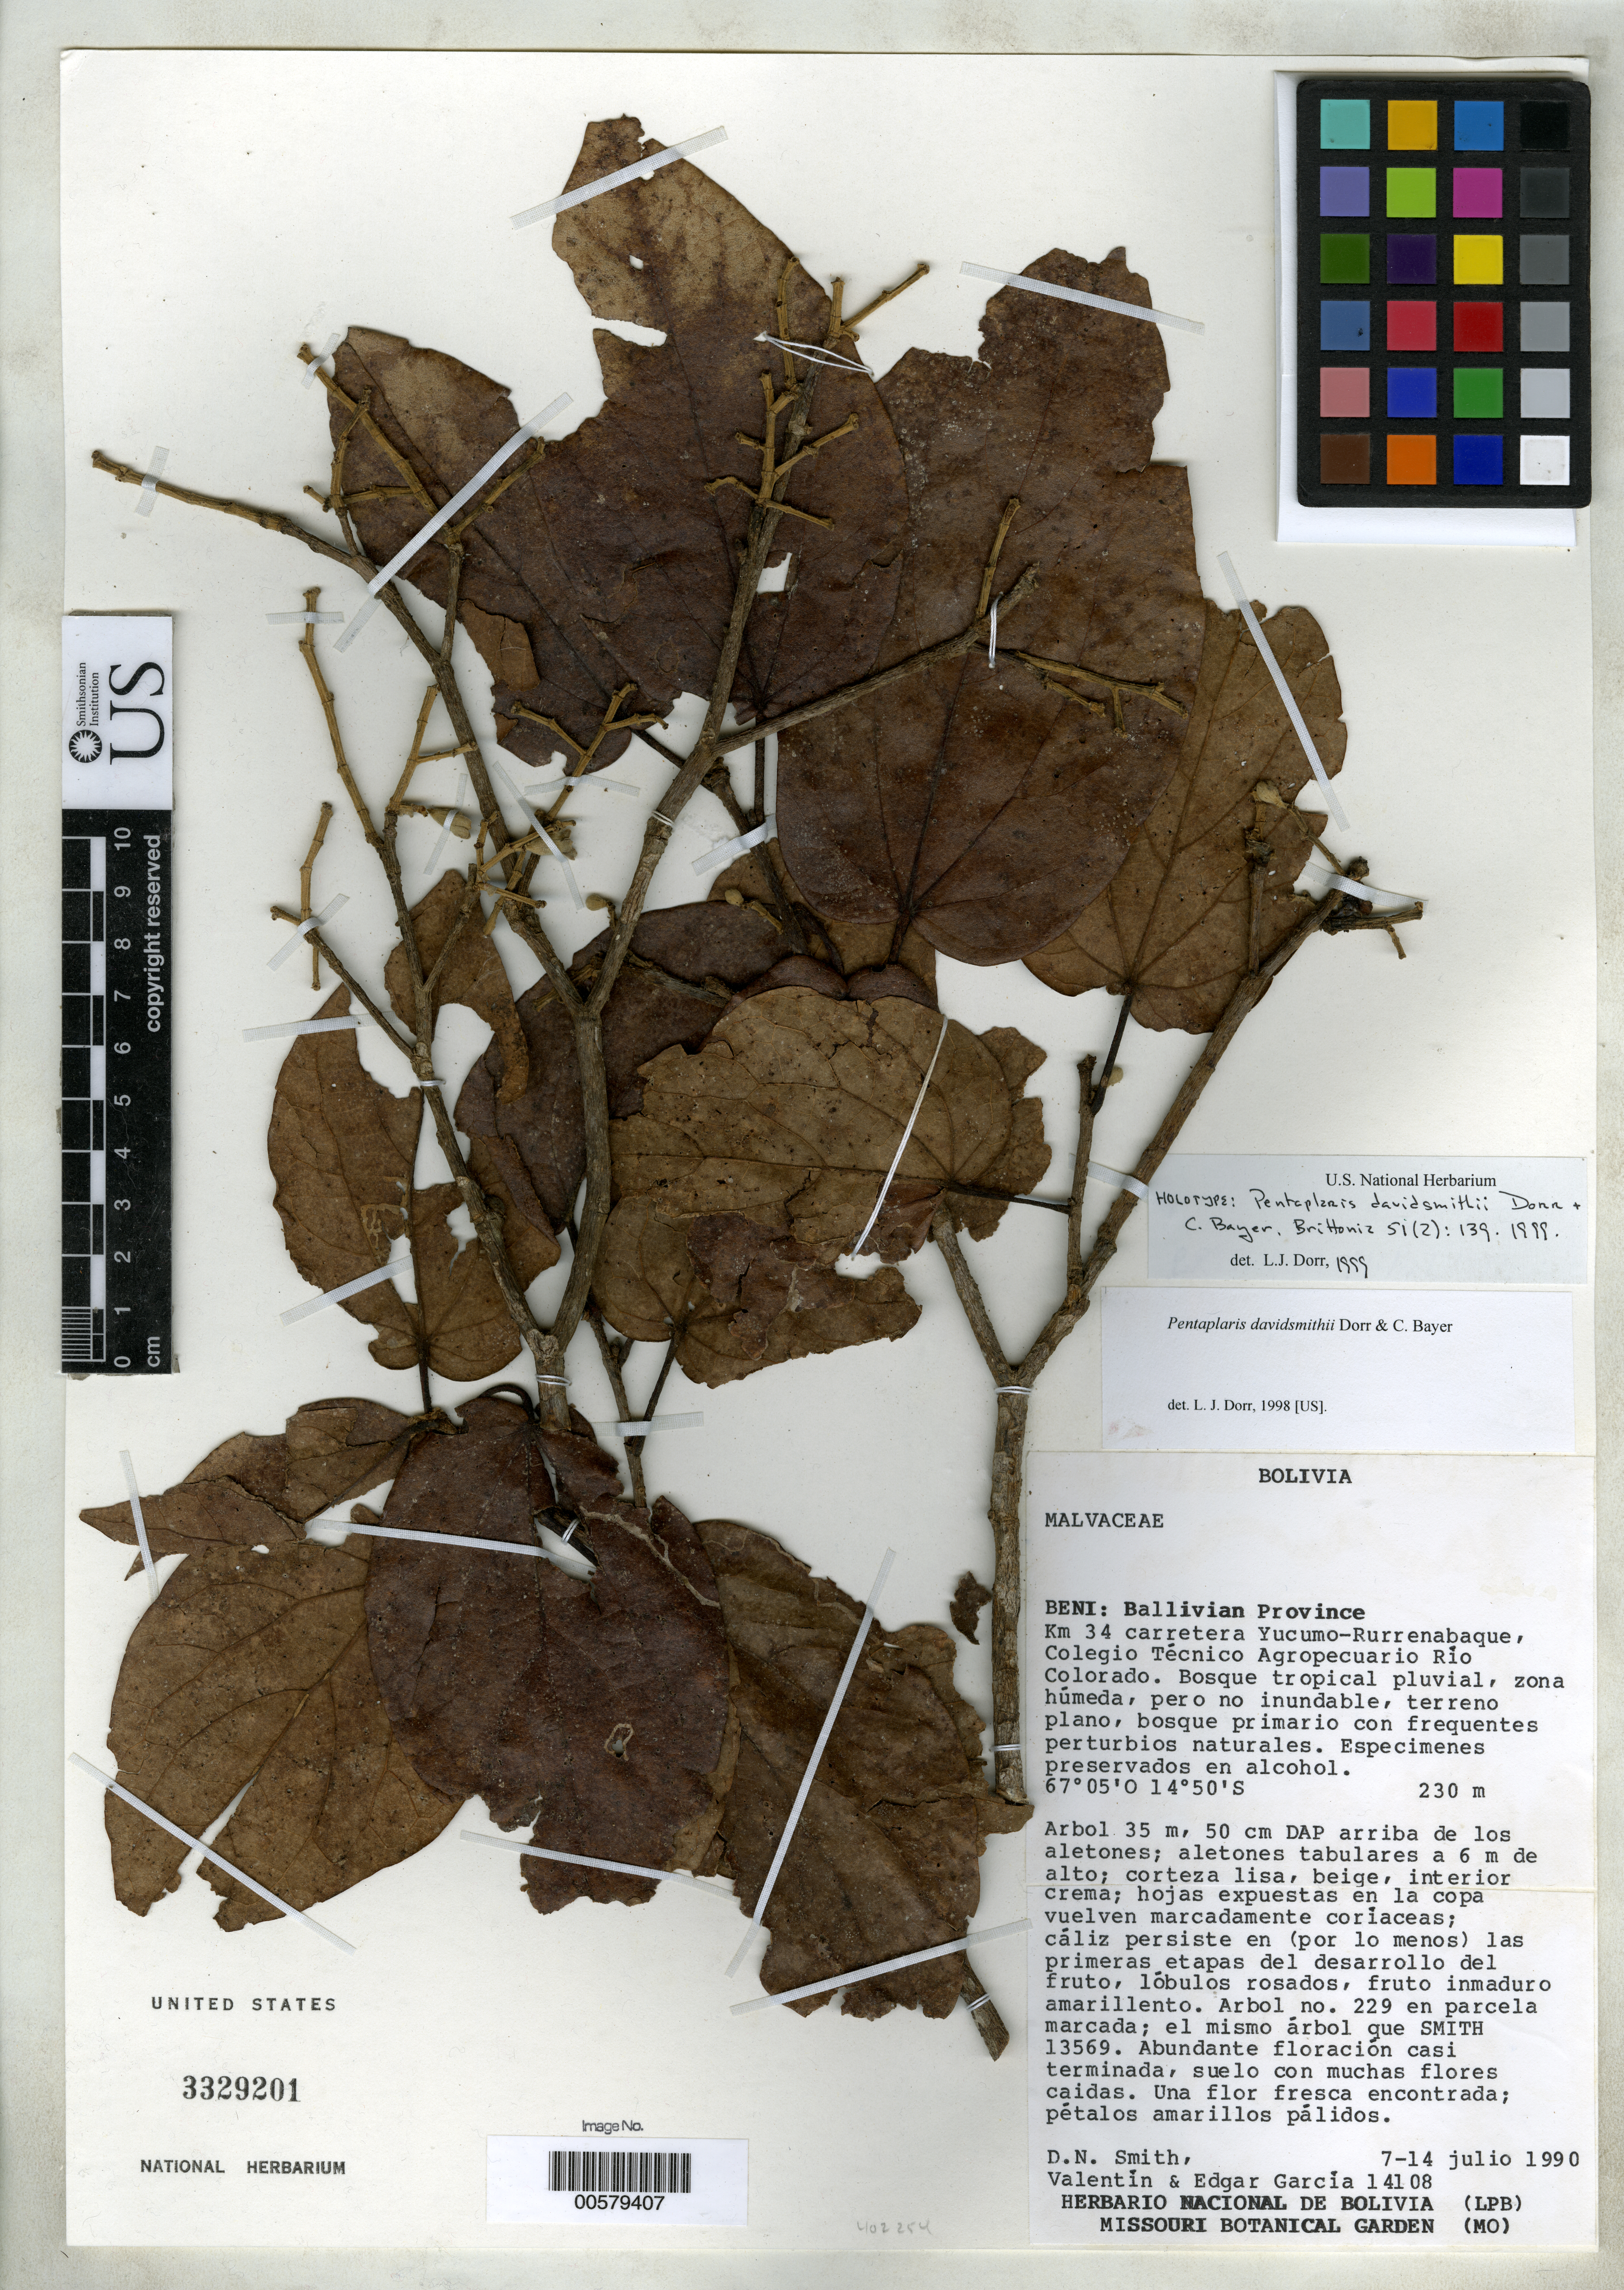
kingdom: Plantae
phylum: Tracheophyta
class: Magnoliopsida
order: Malvales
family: Malvaceae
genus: Pentaplaris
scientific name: Pentaplaris davidsmithii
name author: Dorr & C. Bayer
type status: Holotype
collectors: D. Smith, V. Garcia & E. Garcia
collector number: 14108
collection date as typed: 07 Jul 1990 to 14 Jul 1990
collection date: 1990-07-07/1990-07-14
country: Bolivia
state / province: Beni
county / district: General José Ballivián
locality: Km 34 Carretera Yucumo-Rurrenabaque, Colegio Tecnico Agropecuario Rio Colorado.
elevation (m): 230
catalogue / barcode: US 3329201